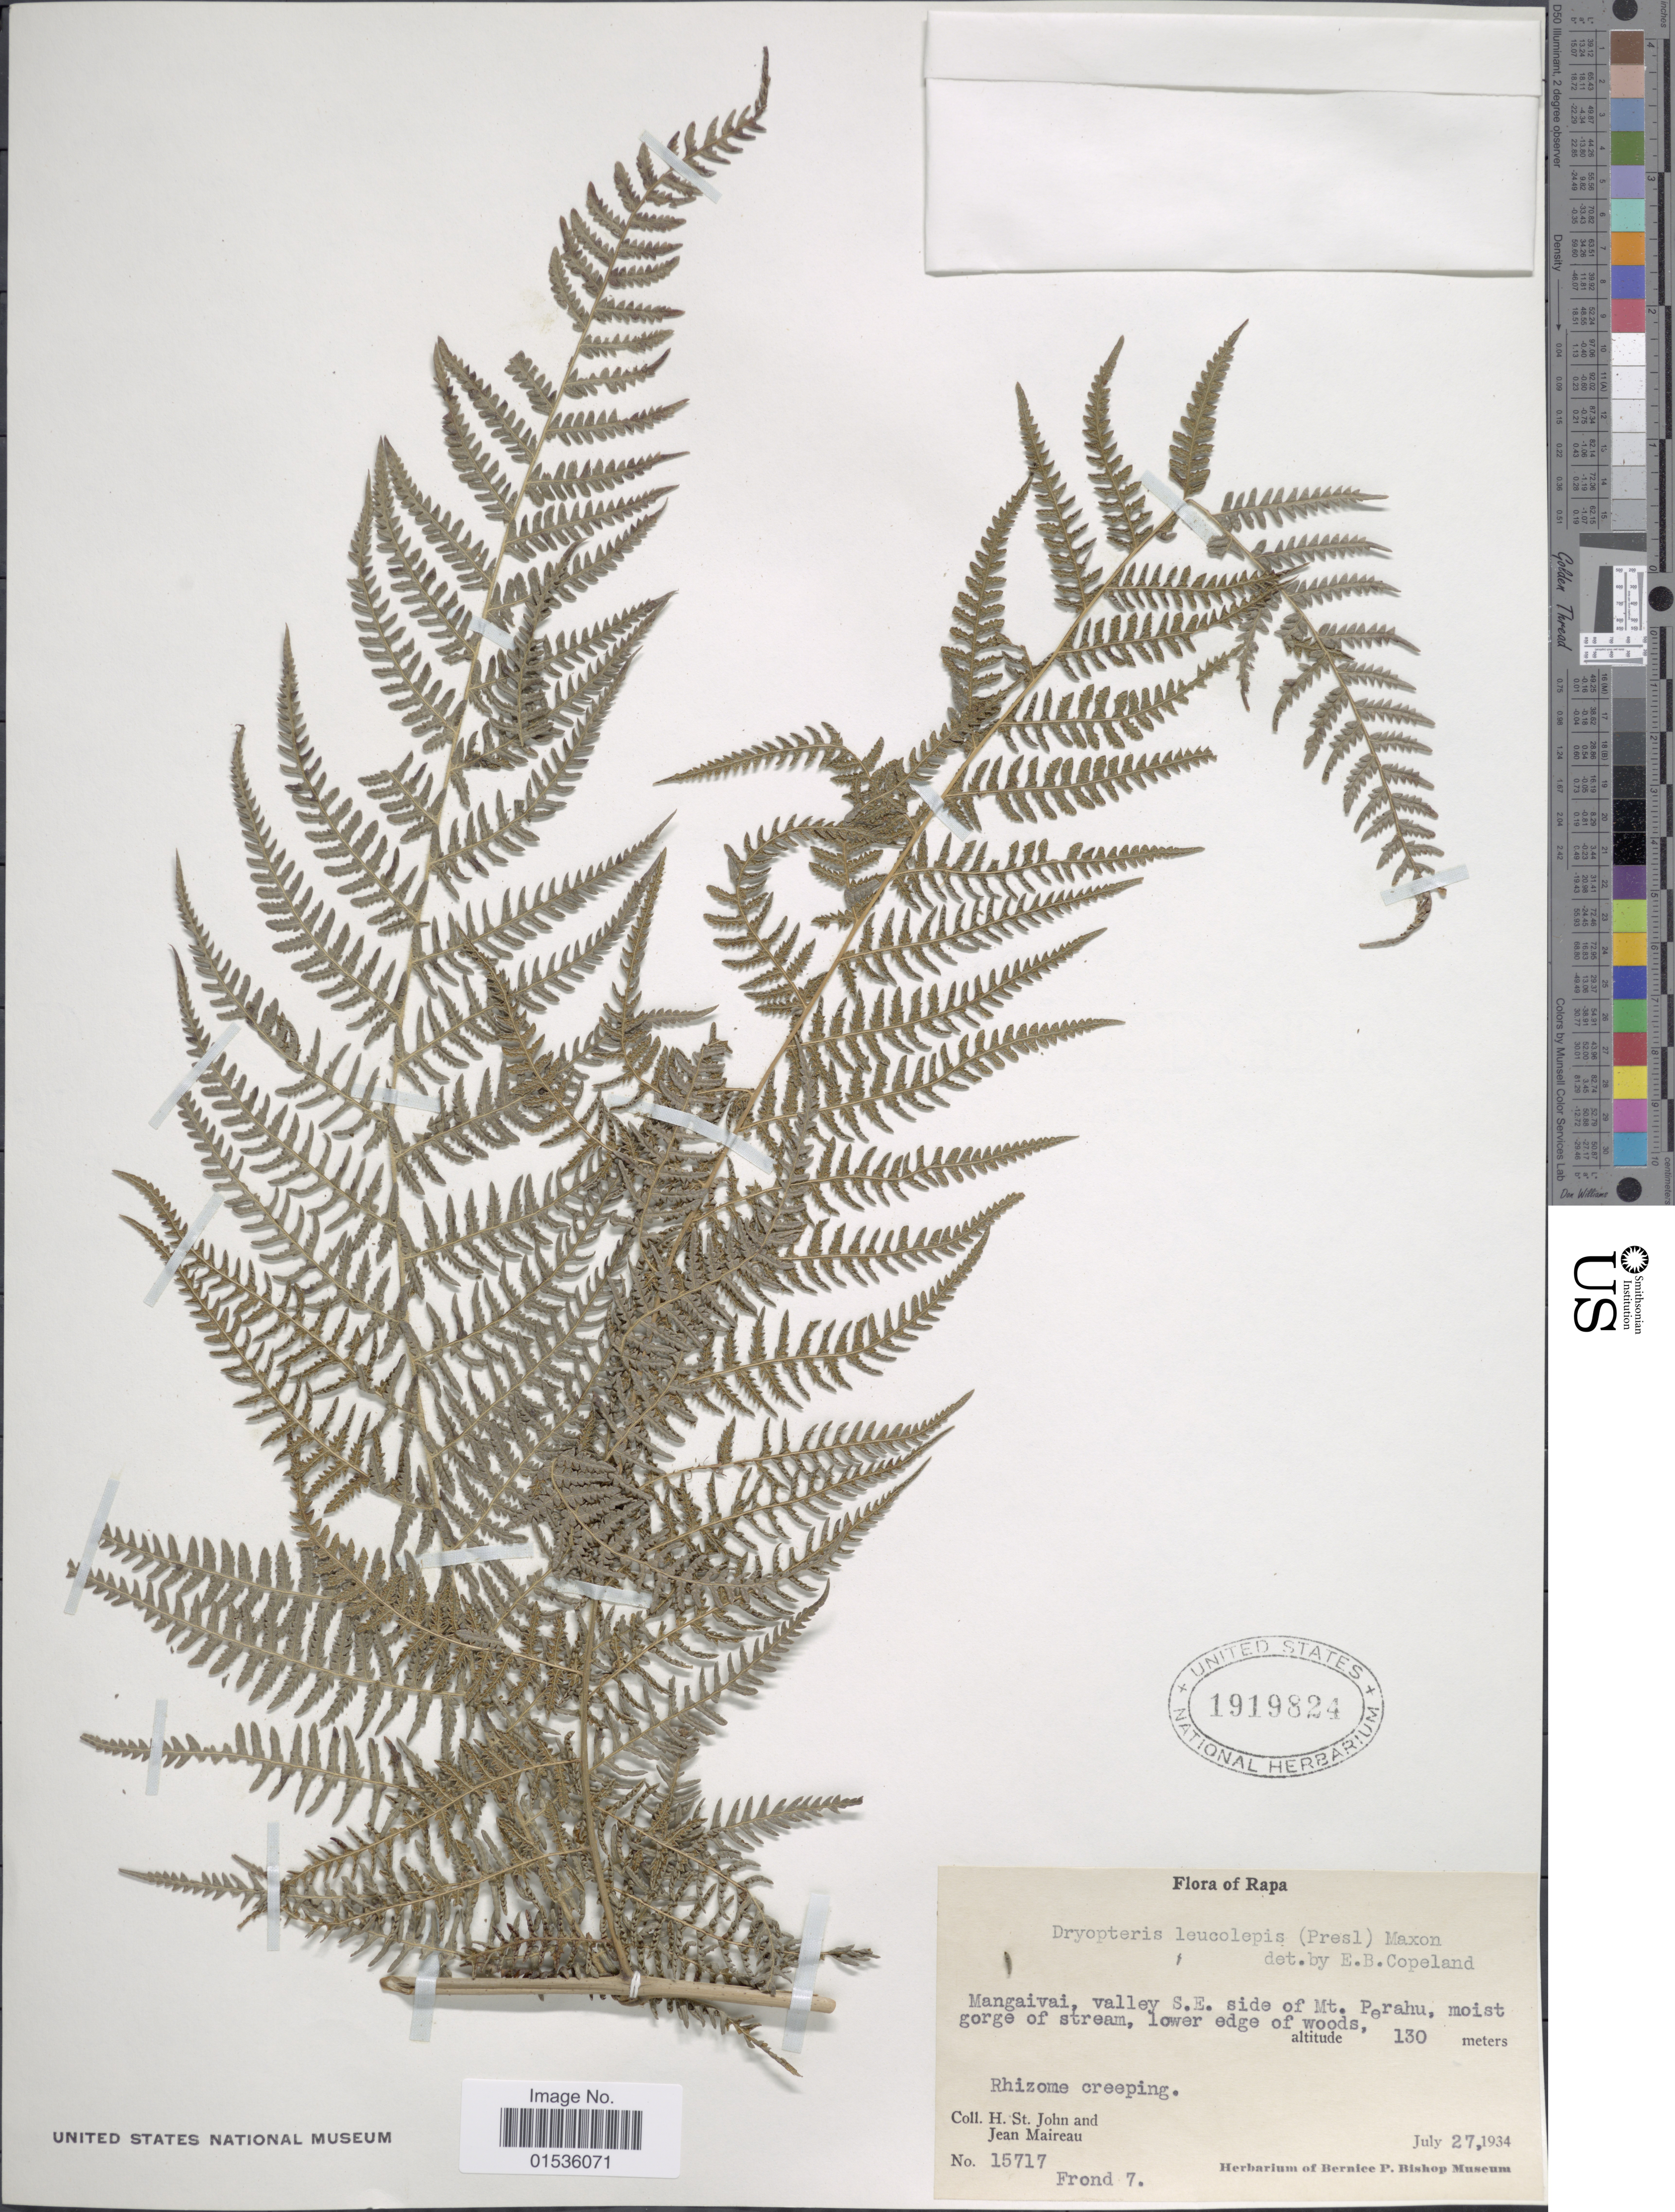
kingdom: Plantae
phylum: Tracheophyta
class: Polypodiopsida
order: Polypodiales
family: Thelypteridaceae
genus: Macrothelypteris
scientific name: Macrothelypteris polypodioides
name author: (Hook.) Holttum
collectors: H. St John & J. Maireau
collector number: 15717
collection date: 1934-07-27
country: French Polynesia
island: Rapa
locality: Rapa, Mangaivai, valley S.E. side of Mt. Perahu, moist gorge of stream, lower edge of woods.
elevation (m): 130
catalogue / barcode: US 1919824